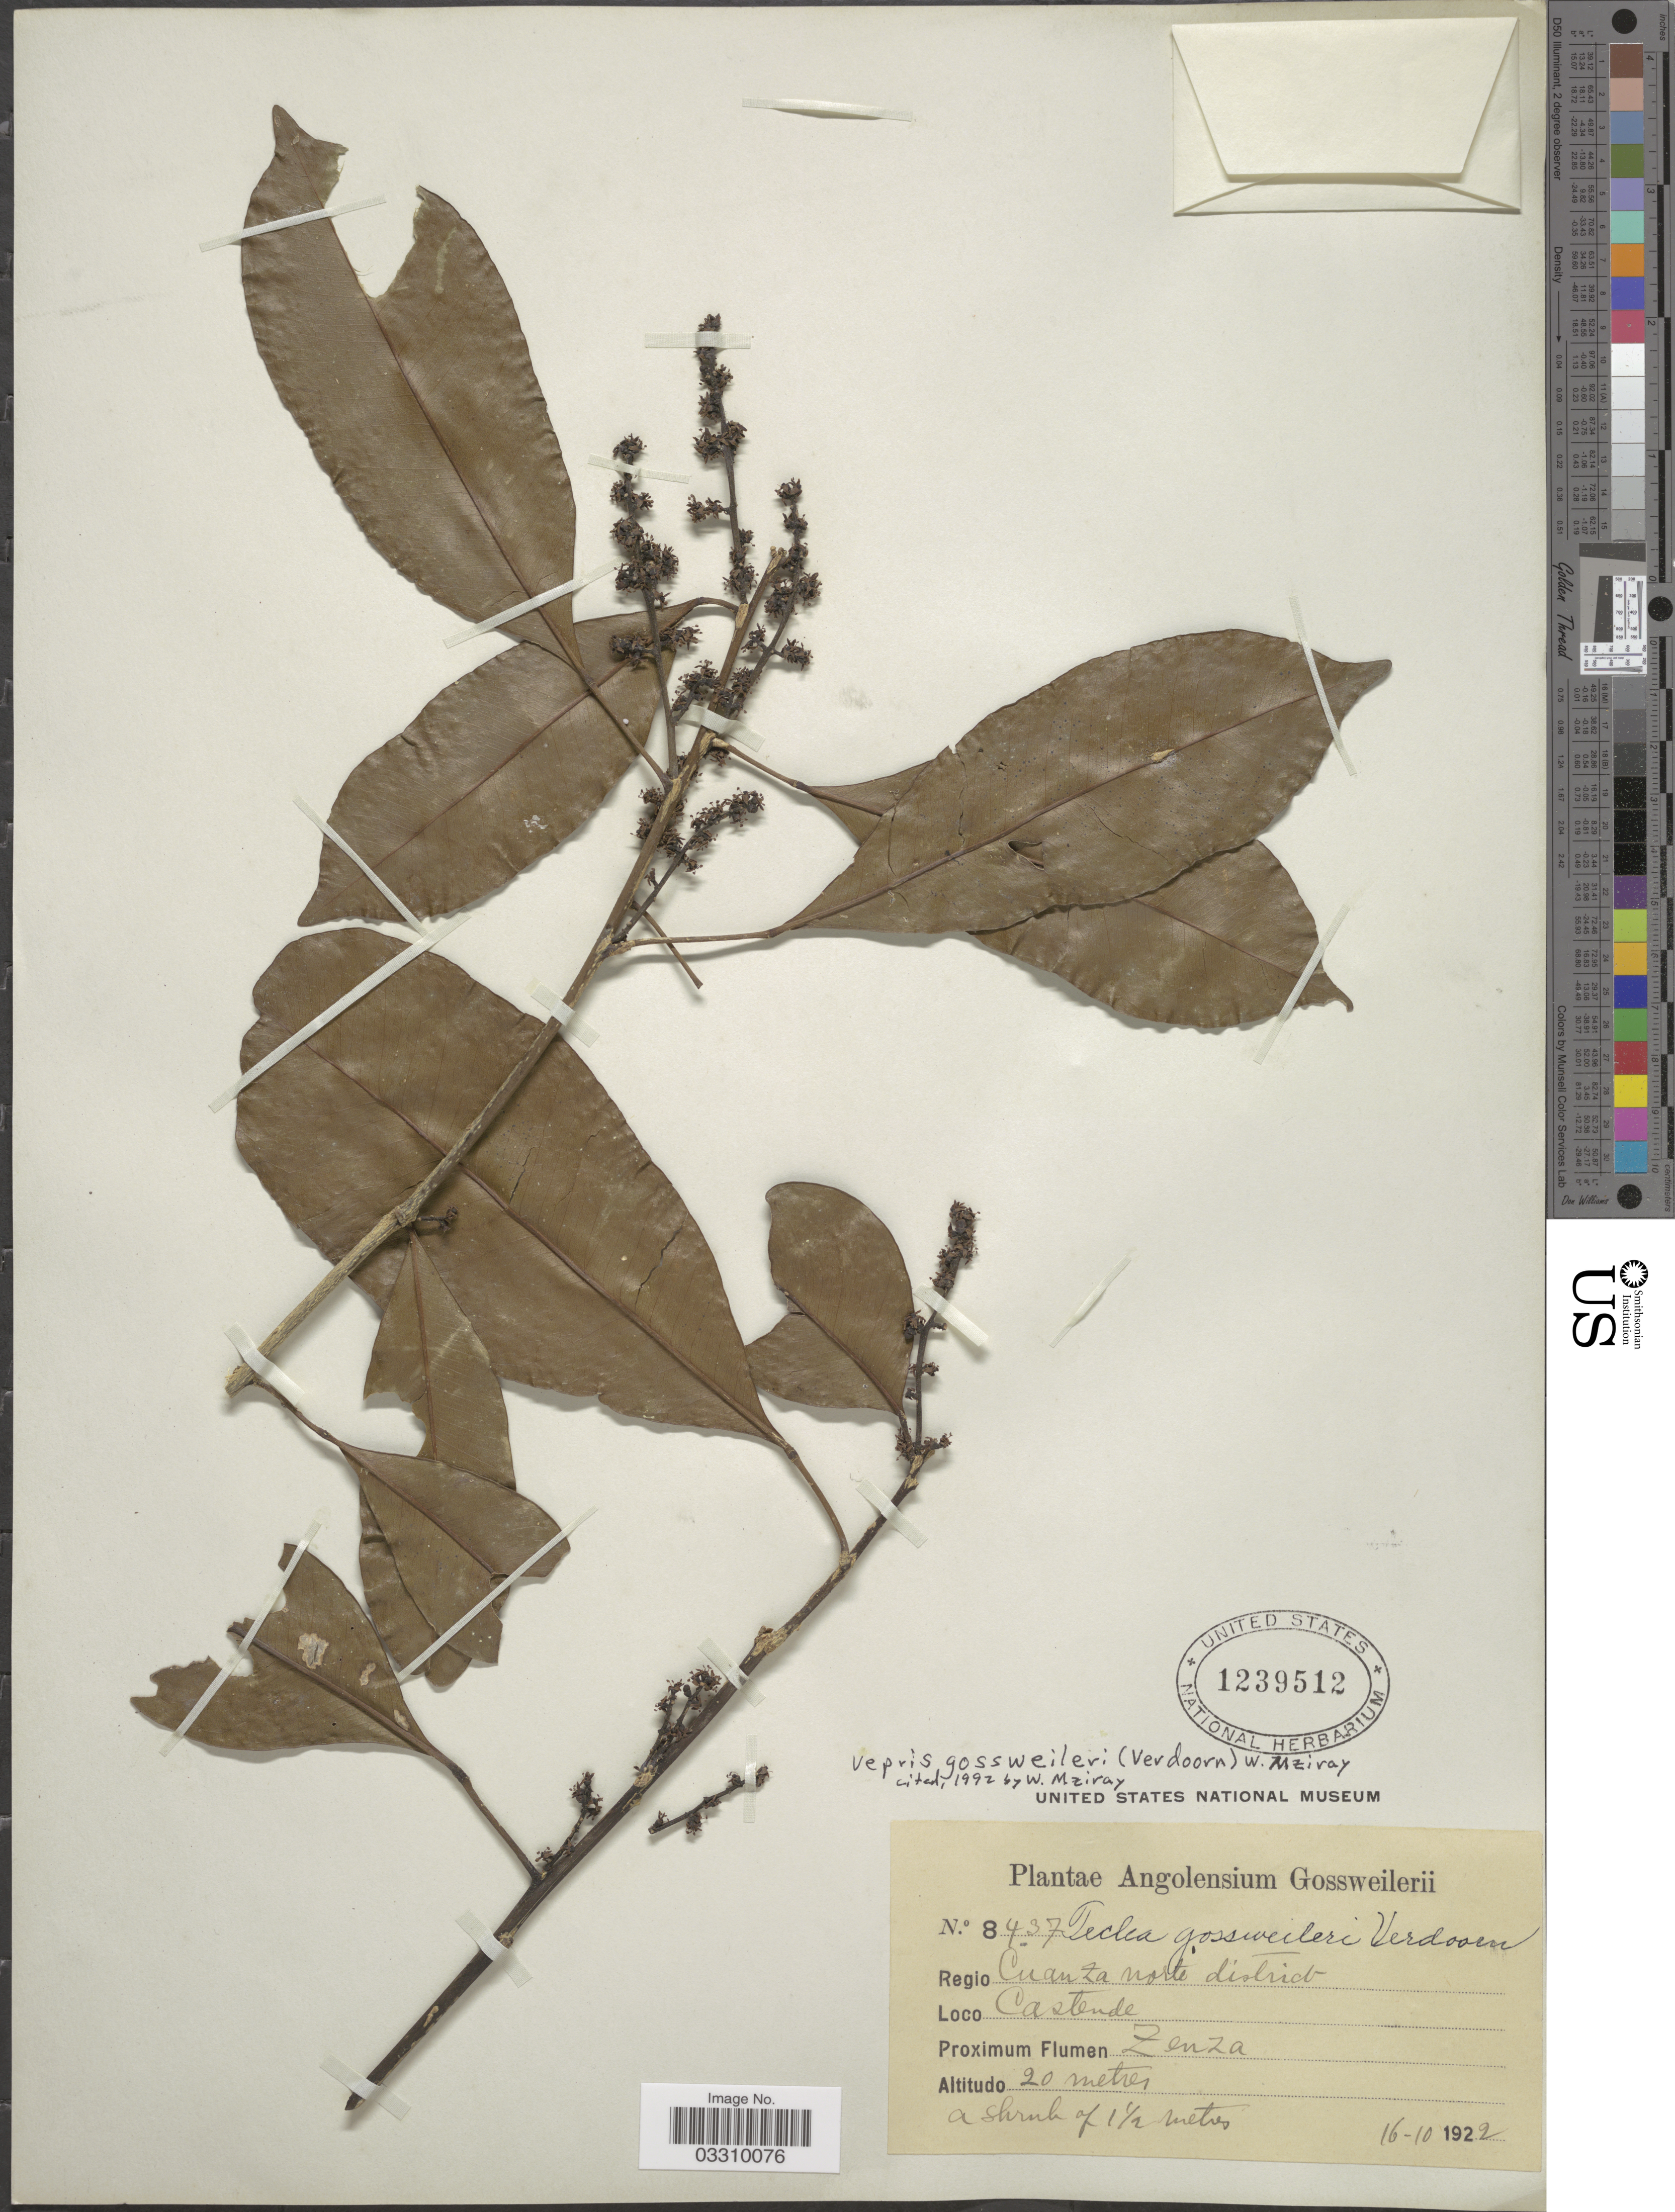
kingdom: Plantae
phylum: Tracheophyta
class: Magnoliopsida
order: Sapindales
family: Rutaceae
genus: Vepris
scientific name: Vepris gossweileri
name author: (I. Verd.) Mziray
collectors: -. Gossweiler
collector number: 8437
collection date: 1922-10-16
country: Angola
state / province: Cuanza Norte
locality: Regio Cuanza norte district. Loco Castende, Proximum Flumen Zenza.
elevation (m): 20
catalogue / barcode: US 1239512